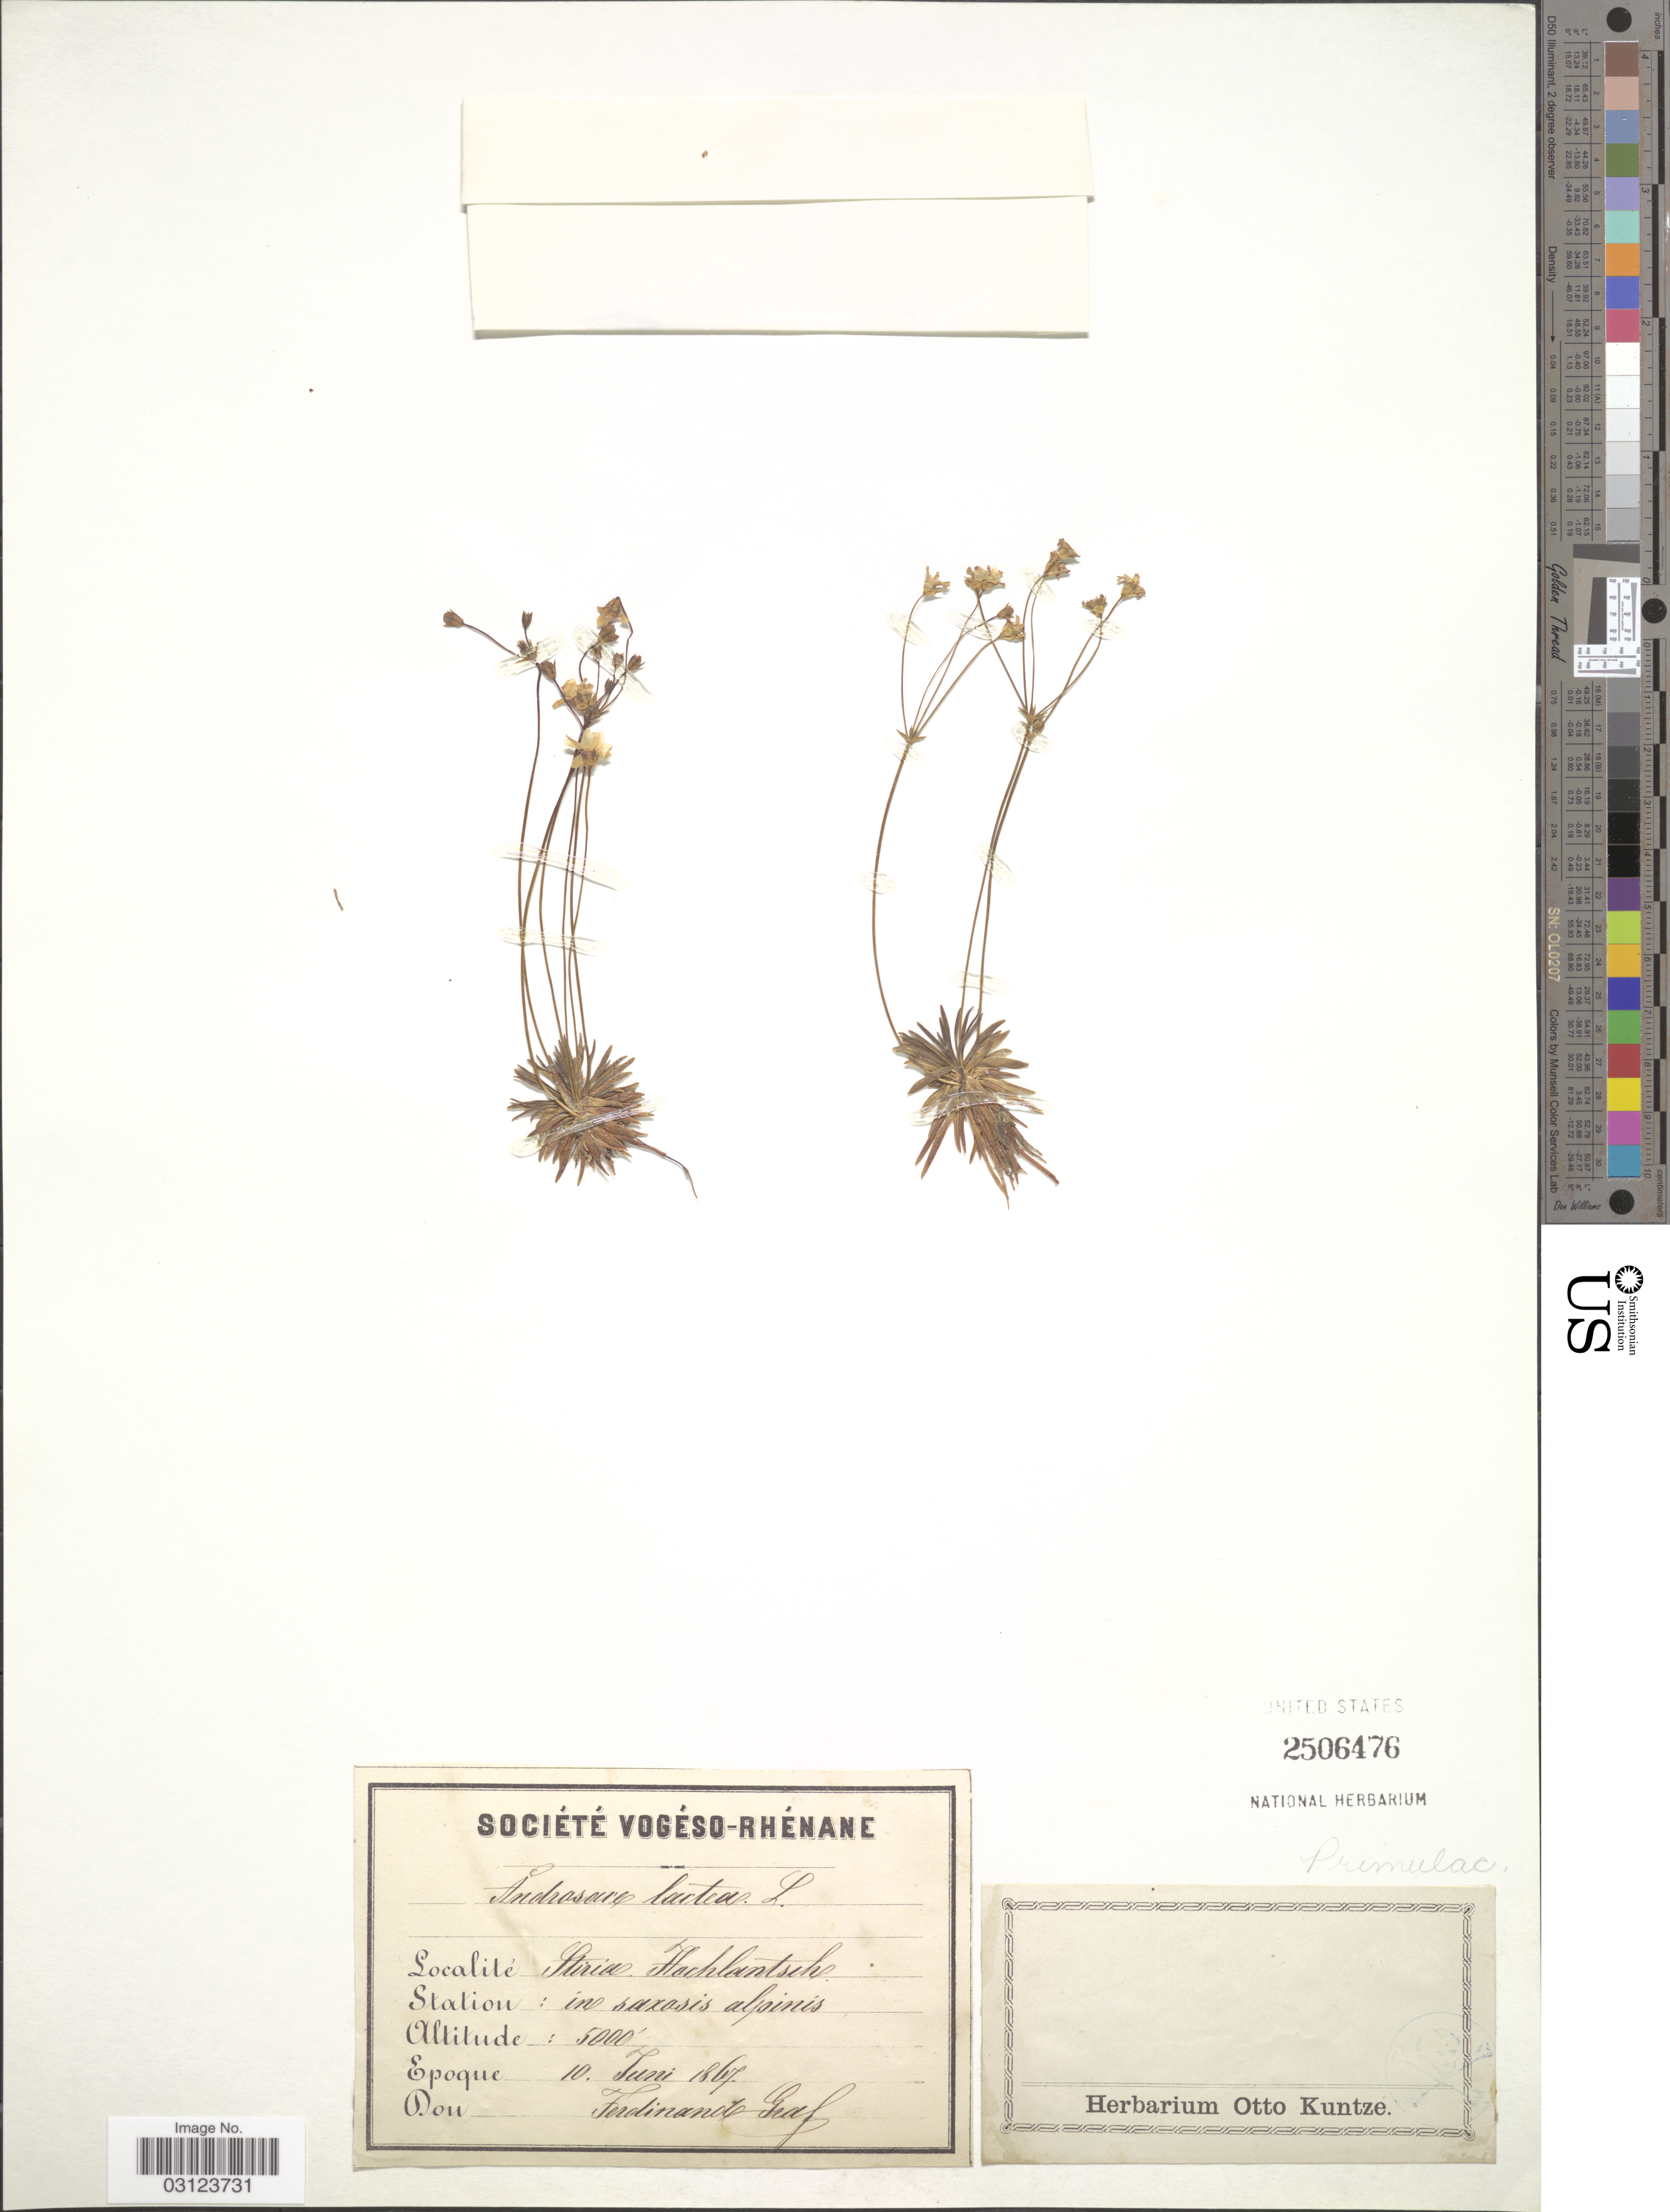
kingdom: Plantae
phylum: Tracheophyta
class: Magnoliopsida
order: Ericales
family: Primulaceae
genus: Androsace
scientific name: Androsace lactea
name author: L.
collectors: ex herb. Otto Kuntze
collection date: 1867-06-10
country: Austria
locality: Stiria Hachlantsch.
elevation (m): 1524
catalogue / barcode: US 2506476